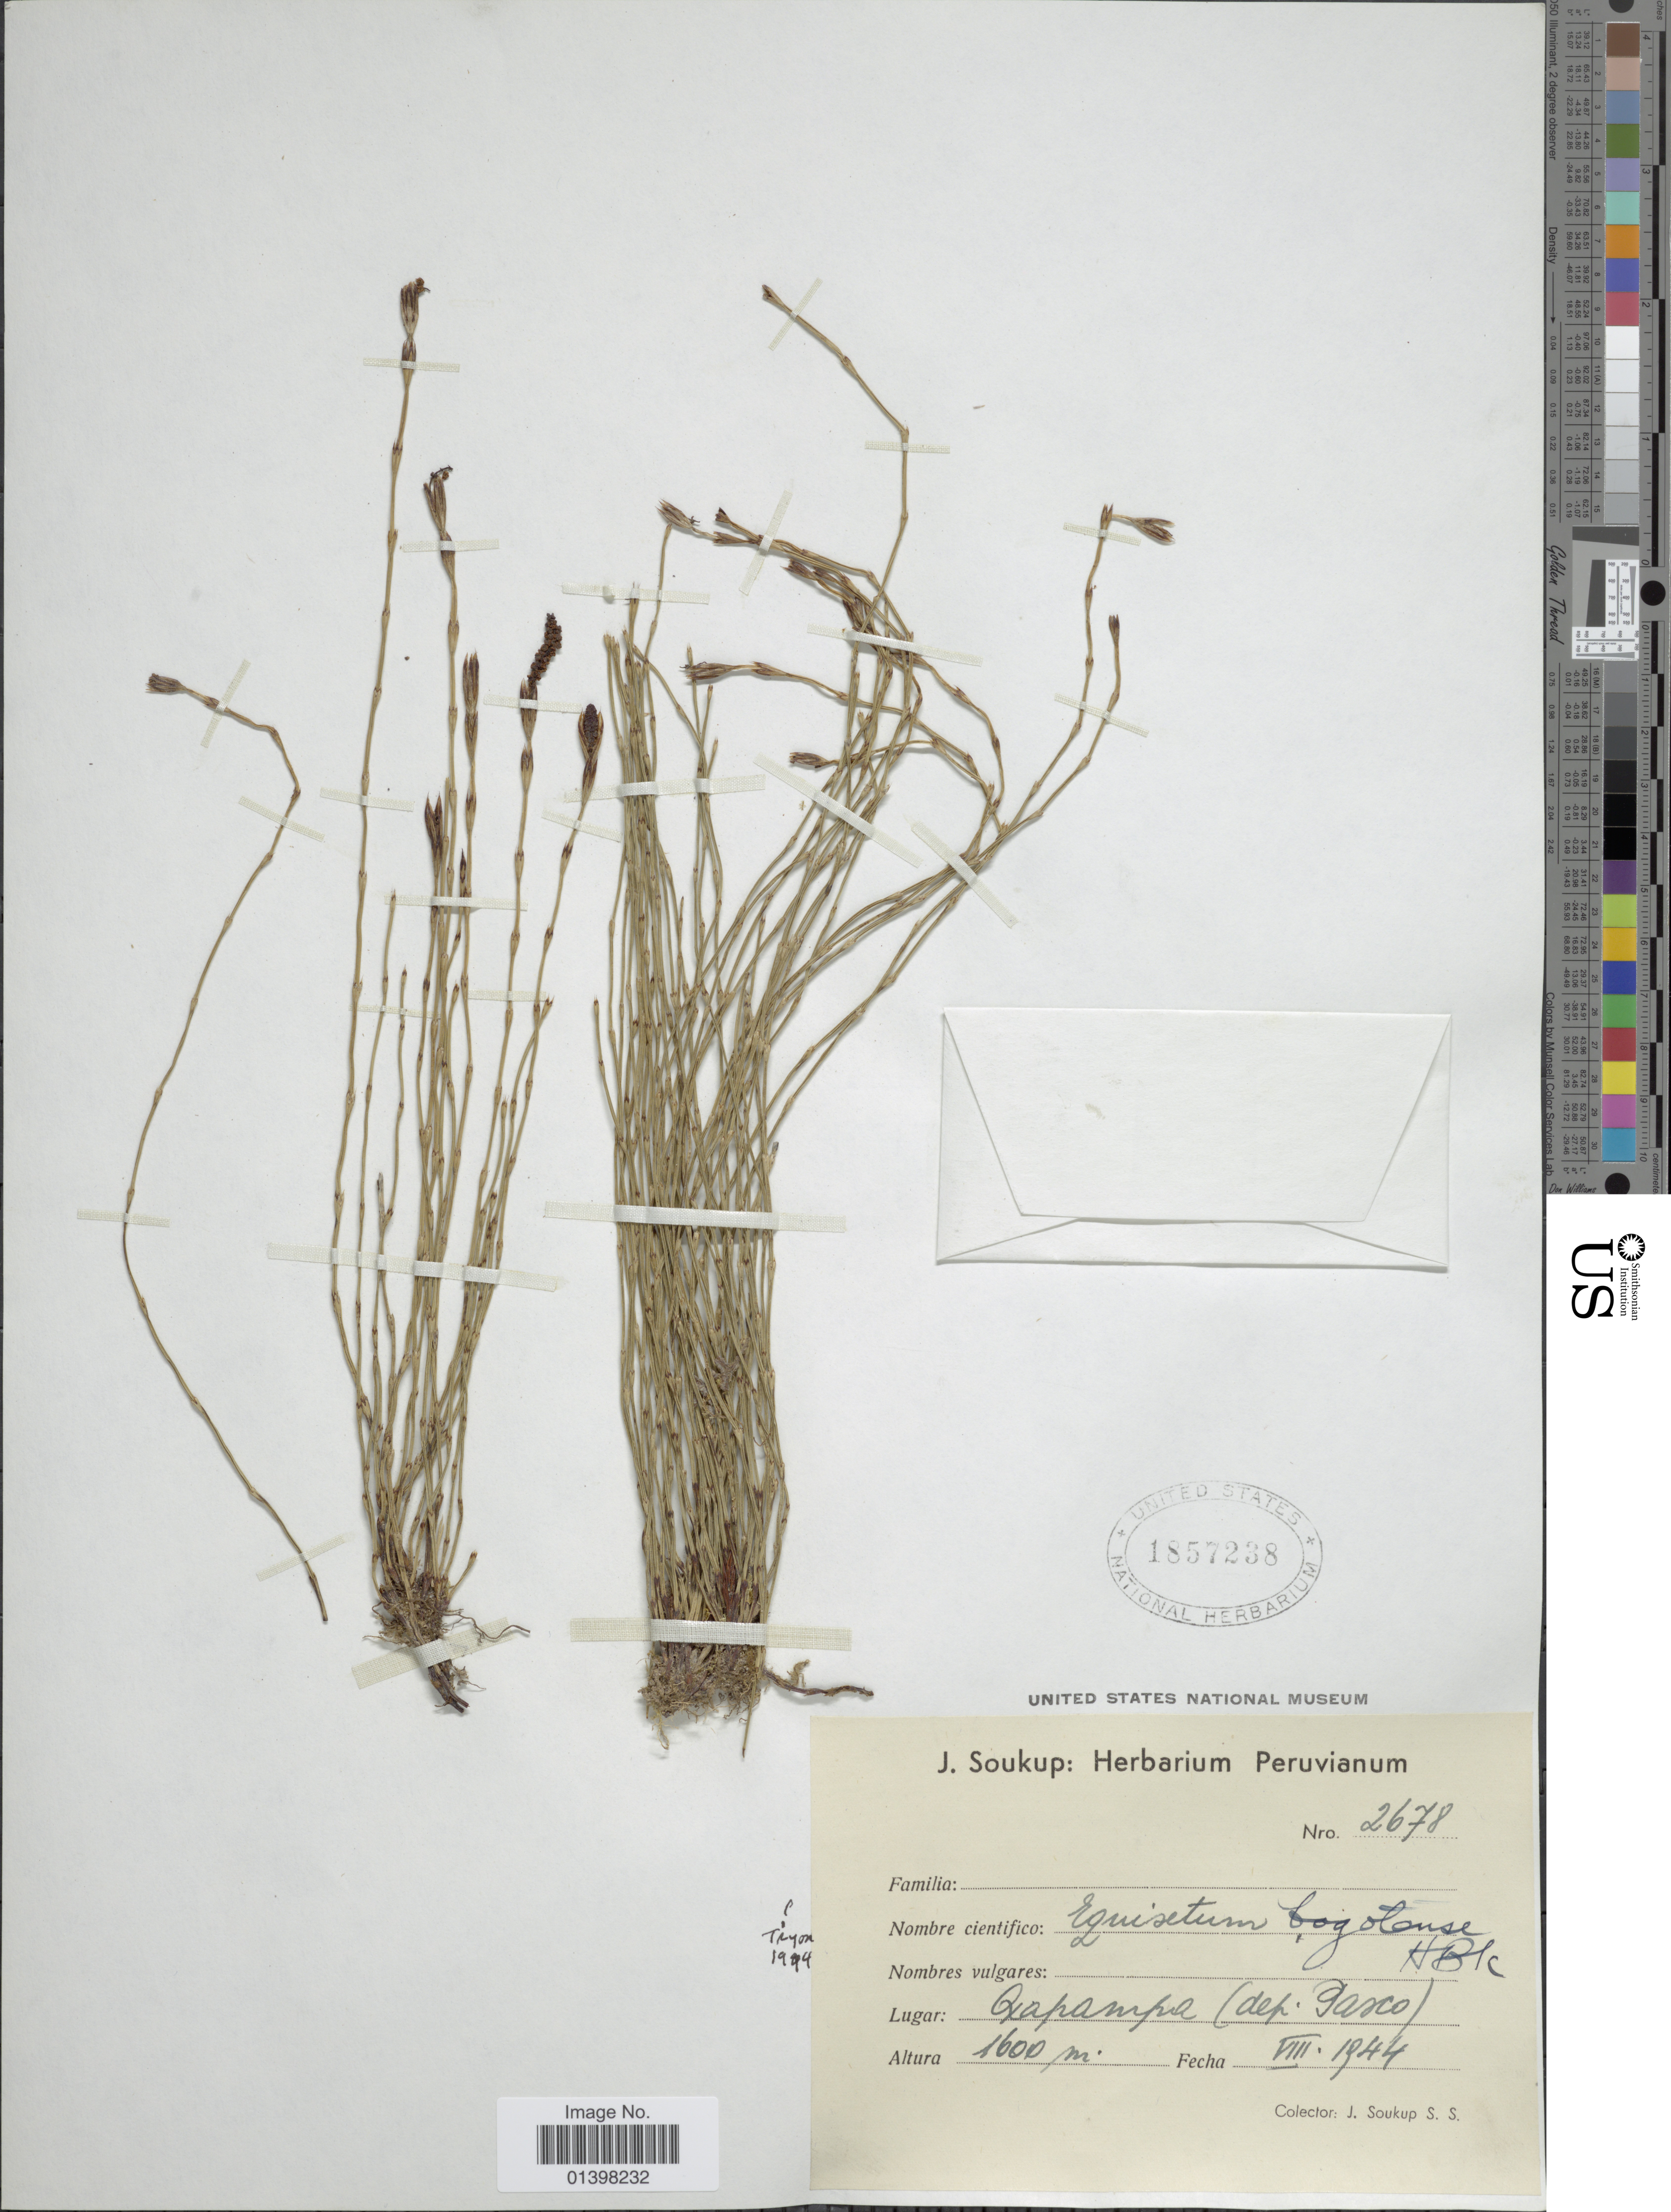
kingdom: Plantae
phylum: Tracheophyta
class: Polypodiopsida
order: Equisetales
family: Equisetaceae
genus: Equisetum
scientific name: Equisetum bogotense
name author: Kunth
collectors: J. Soukup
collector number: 2678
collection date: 1944-08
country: Peru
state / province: Pasco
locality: Oxapampa (Dep. Pasco)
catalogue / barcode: US 1857238